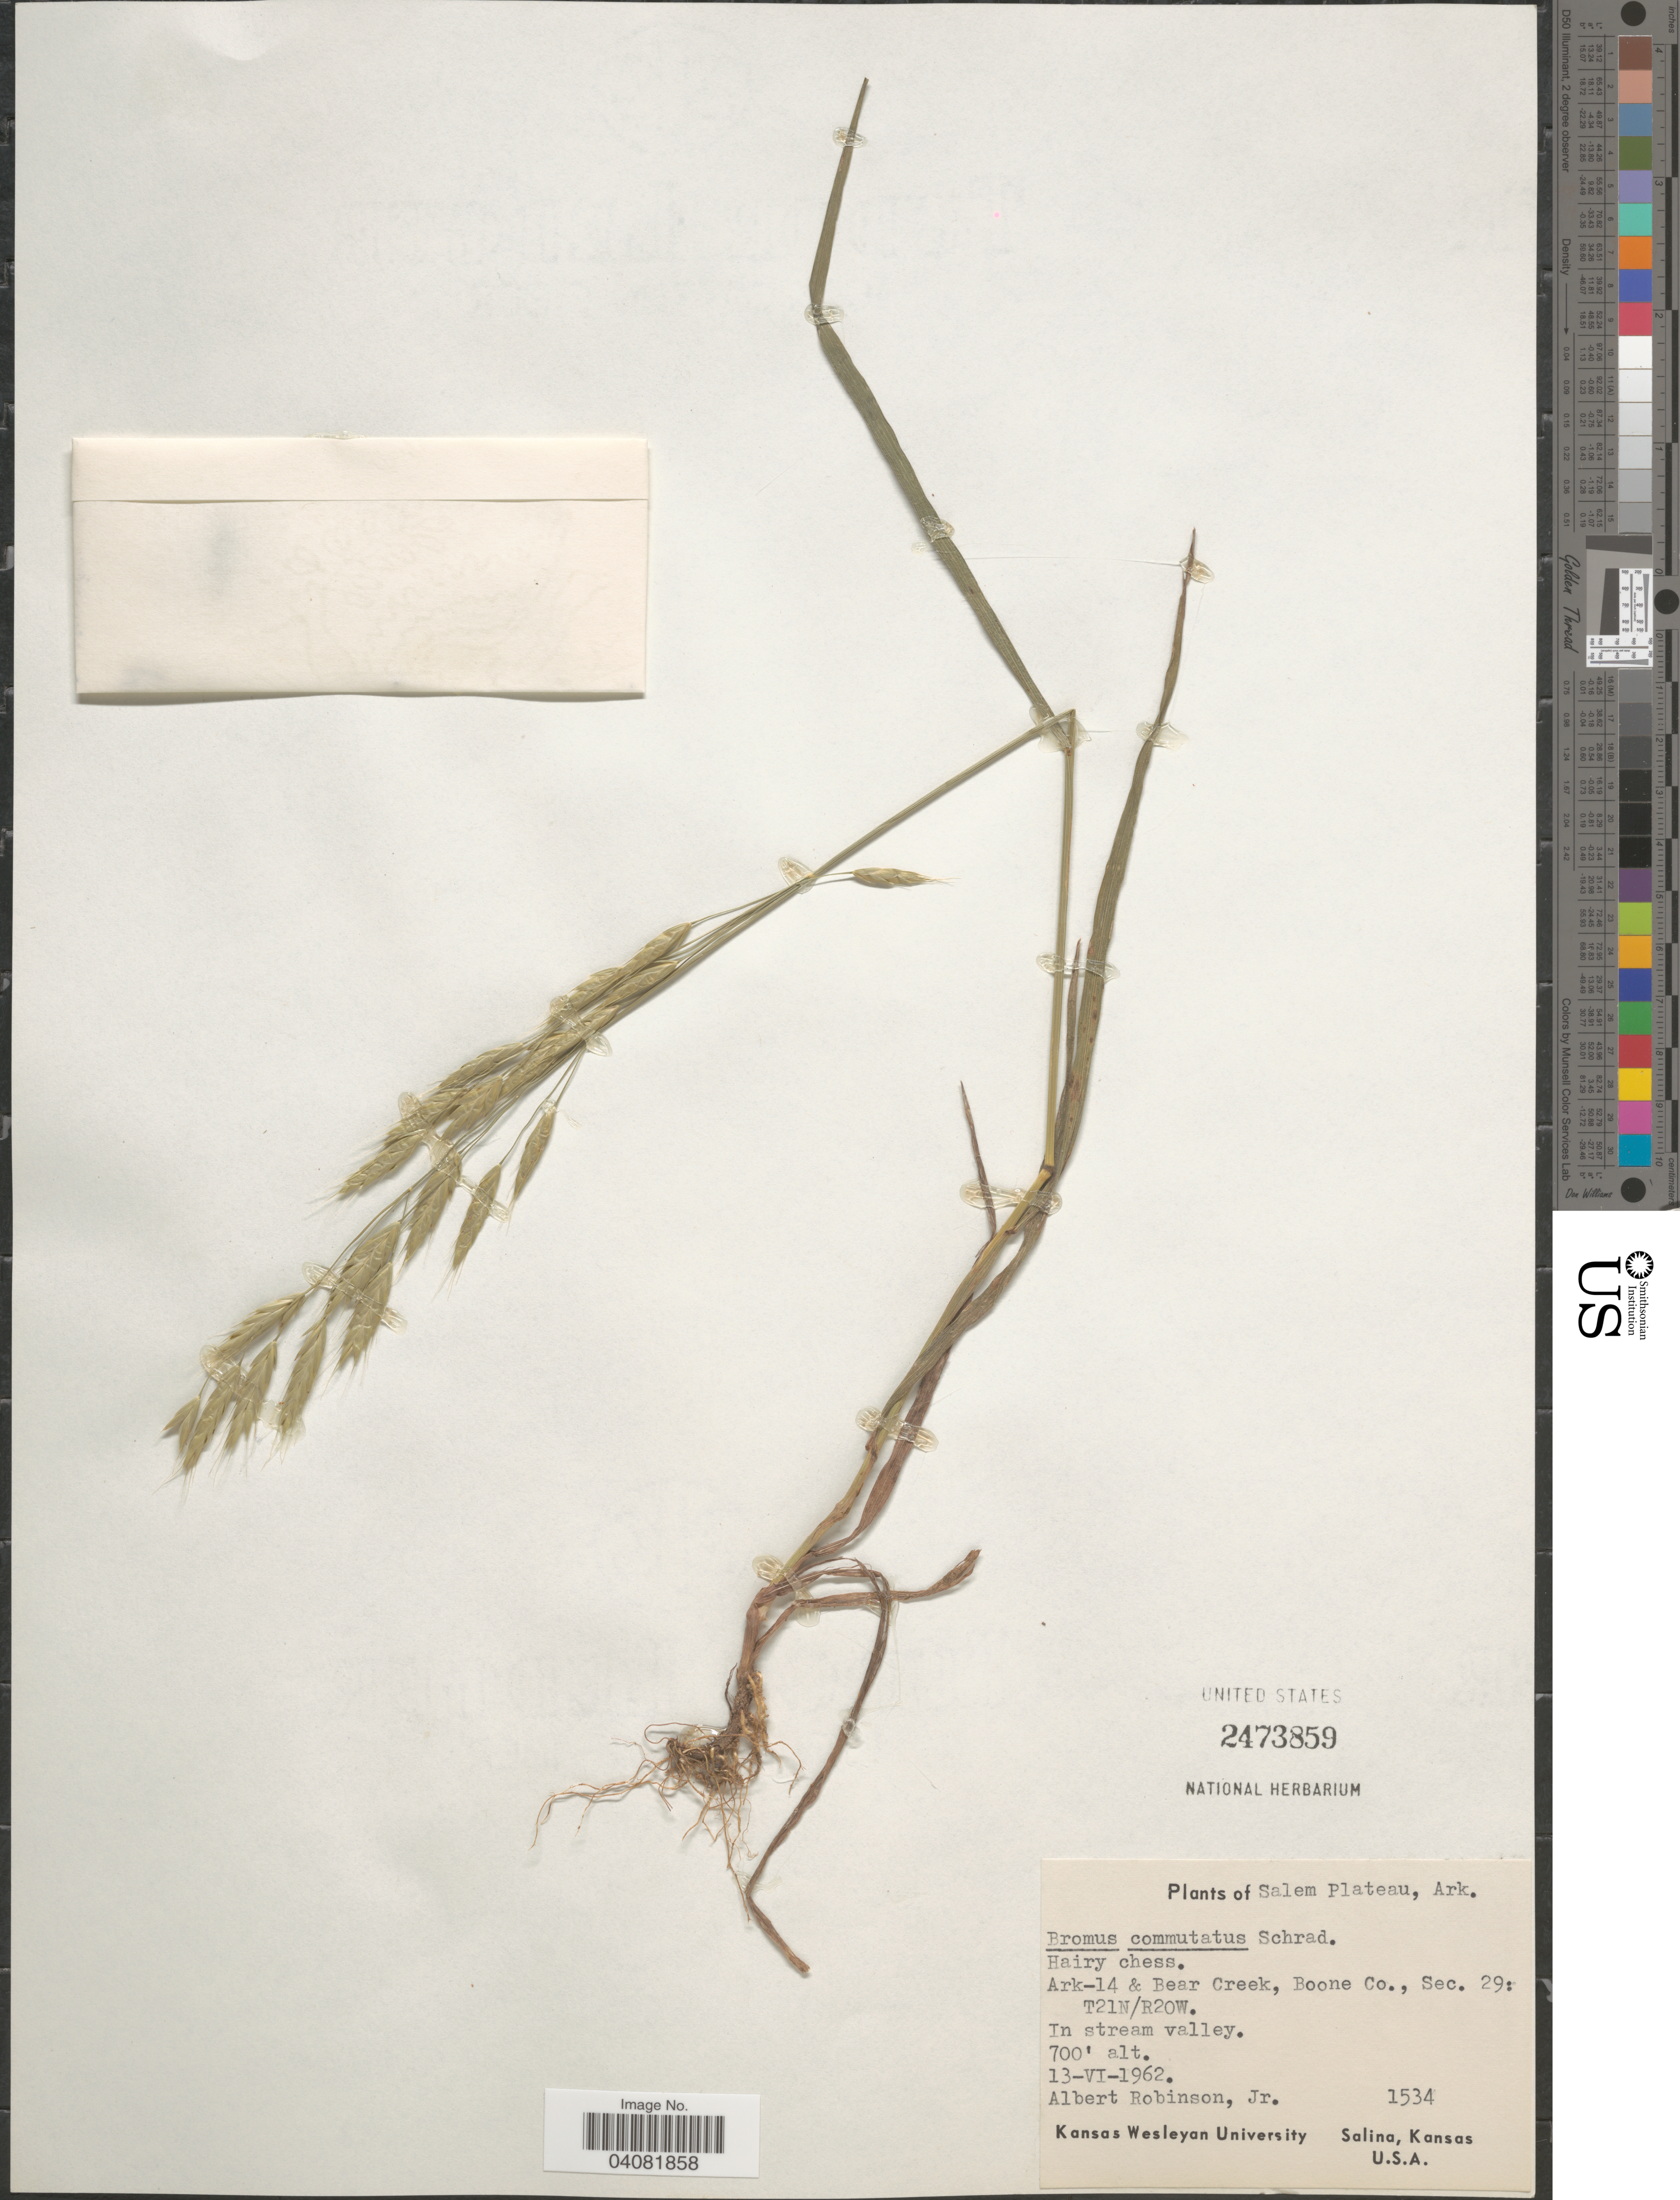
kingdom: Plantae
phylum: Tracheophyta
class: Liliopsida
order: Poales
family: Poaceae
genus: Bromus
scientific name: Bromus commutatus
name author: Schrad.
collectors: A. Robinson Jr.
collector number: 1534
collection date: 1962-06-13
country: United States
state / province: Arkansas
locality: Salem Plateau. Ark-14 & Bear Creek, Boone Co., Sec. 29: T21N/R20W. In stream valley.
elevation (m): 213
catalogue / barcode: US 2473859